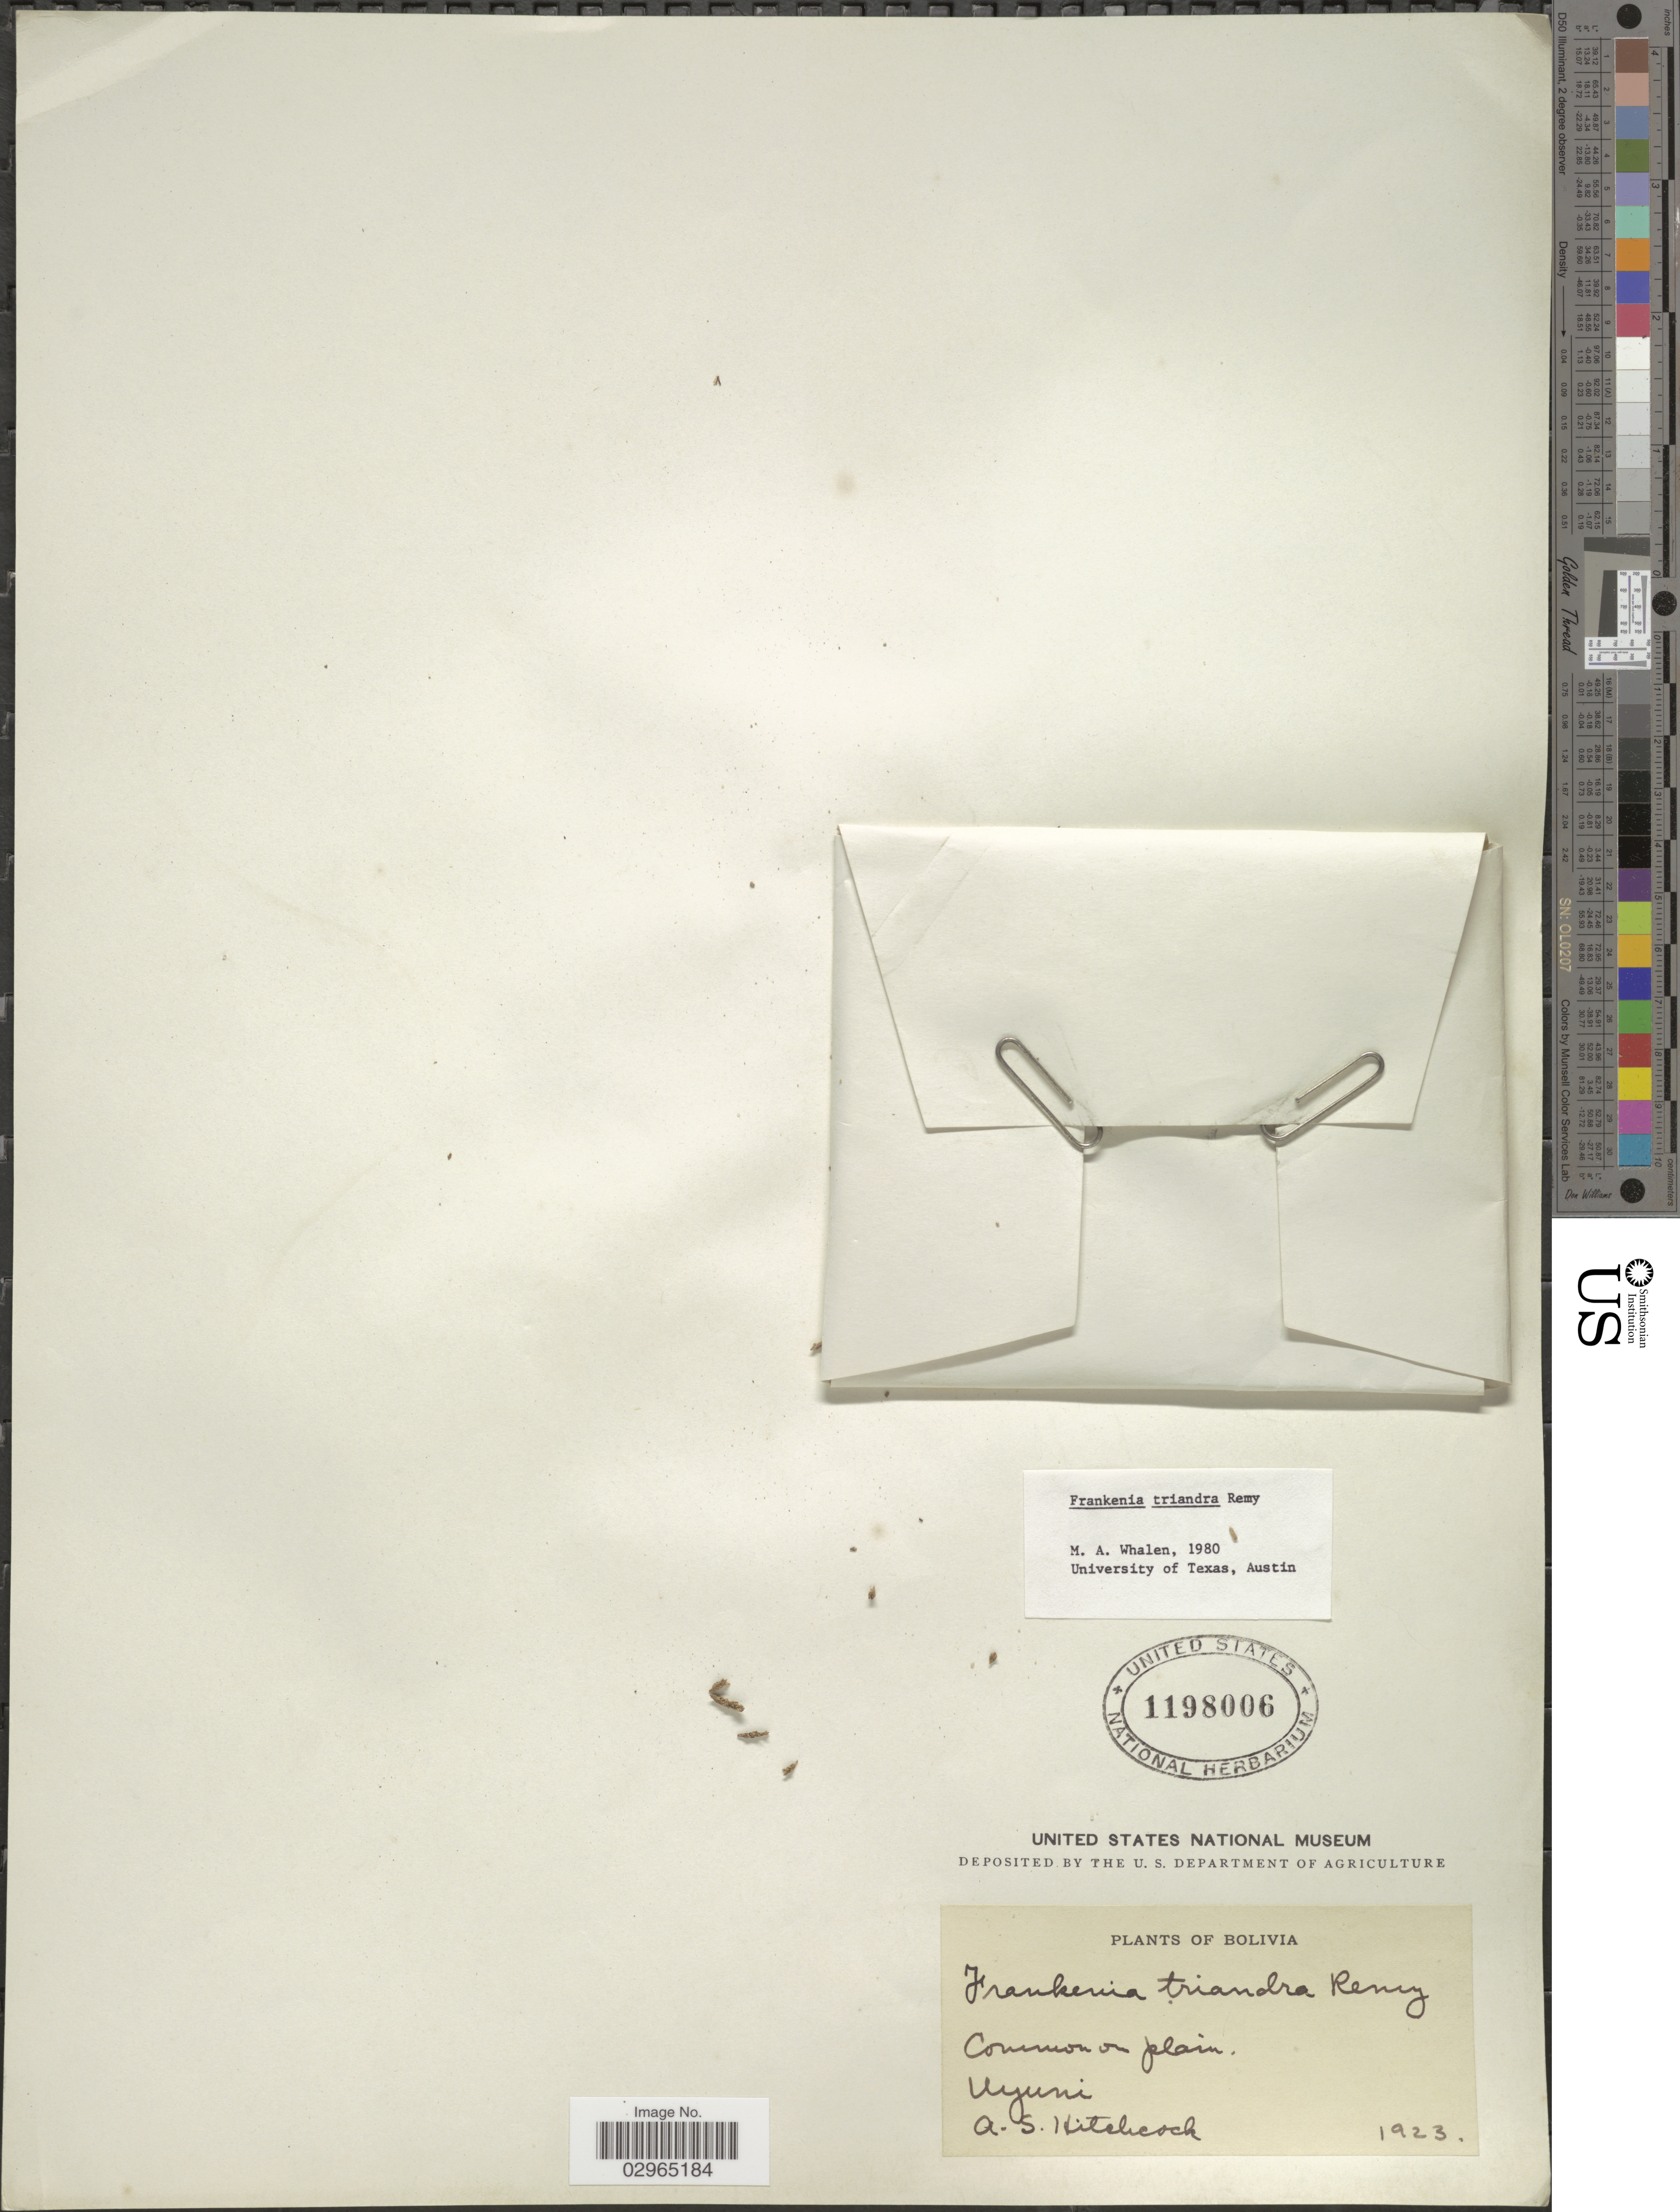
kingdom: Plantae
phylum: Tracheophyta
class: Magnoliopsida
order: Caryophyllales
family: Frankeniaceae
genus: Frankenia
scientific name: Frankenia triandra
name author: J. Rémy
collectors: A. S. Hitchcock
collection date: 1923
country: Bolivia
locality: Uyuni.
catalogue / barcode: US 1198006